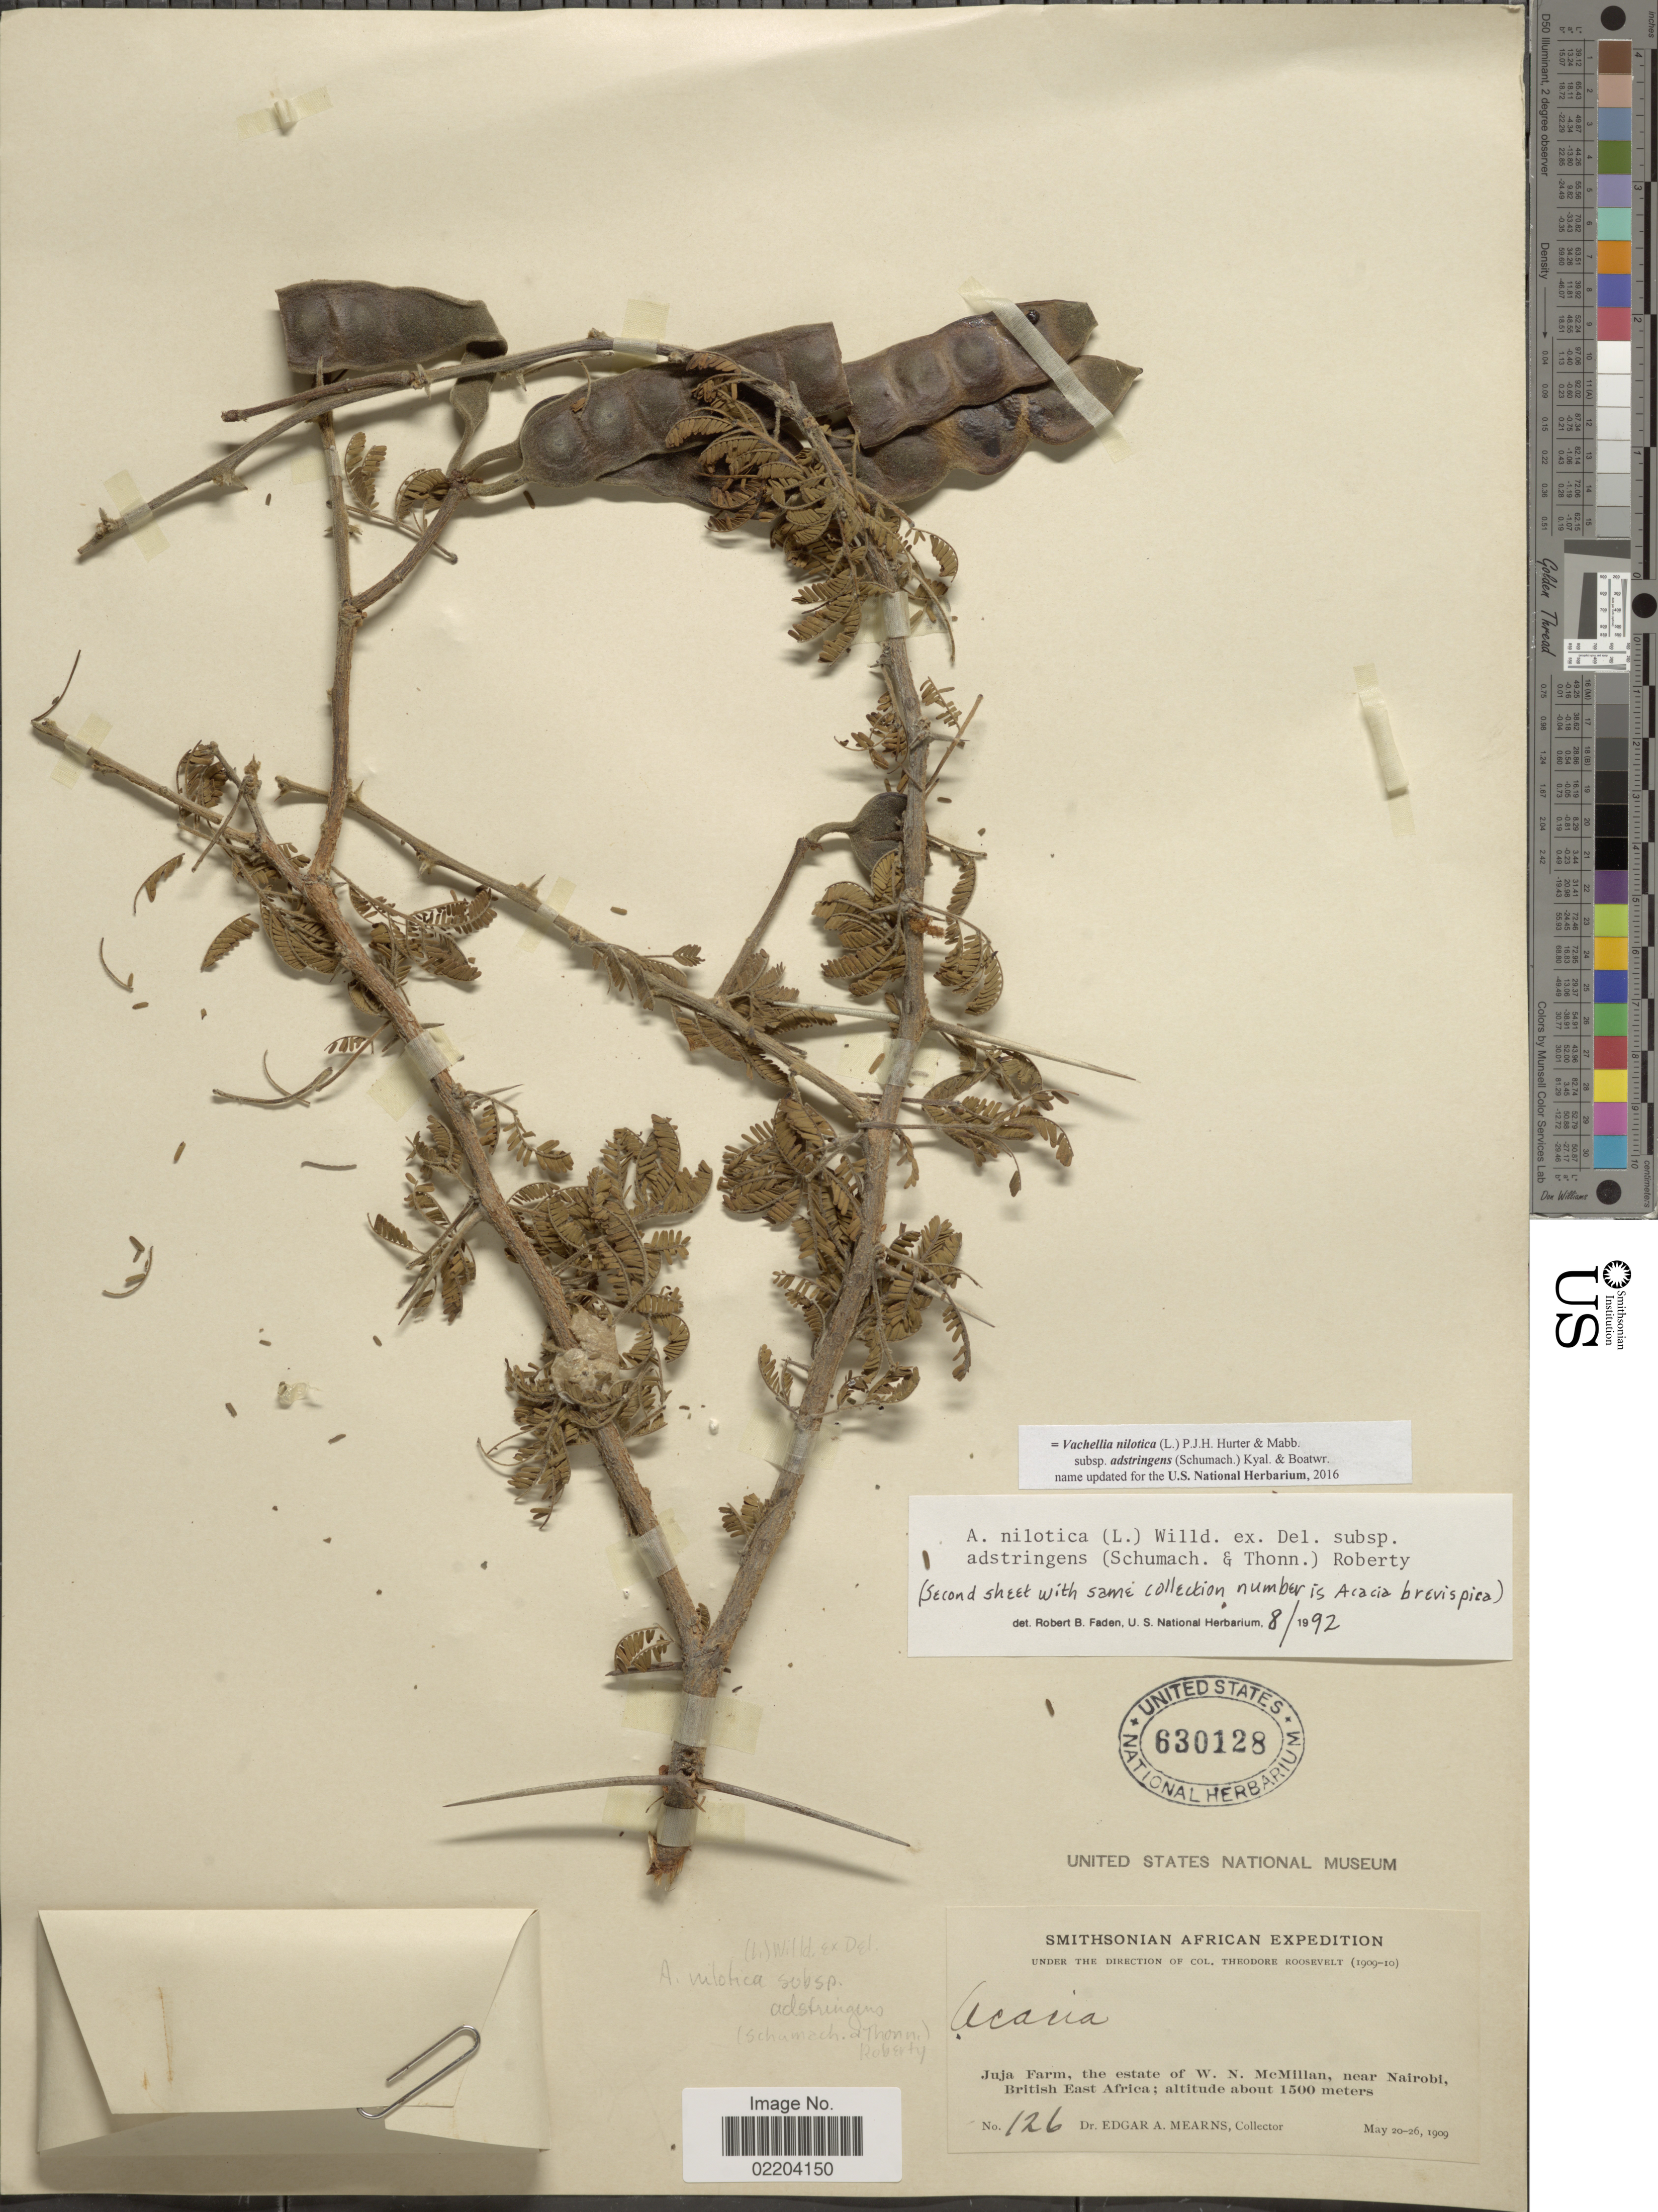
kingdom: Plantae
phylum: Tracheophyta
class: Magnoliopsida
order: Fabales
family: Fabaceae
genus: Vachellia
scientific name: Vachellia nilotica subsp. adstringens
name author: (Schumach.) Kyal. & Boatwr.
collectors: E. A. Mearns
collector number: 126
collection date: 1909-05-20/1909-05-26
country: Kenya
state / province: Nairobi Area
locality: Juja Farm, the estate of W. N. McMillan, near Nairobi British East Africa.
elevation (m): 1500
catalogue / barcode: US 630128